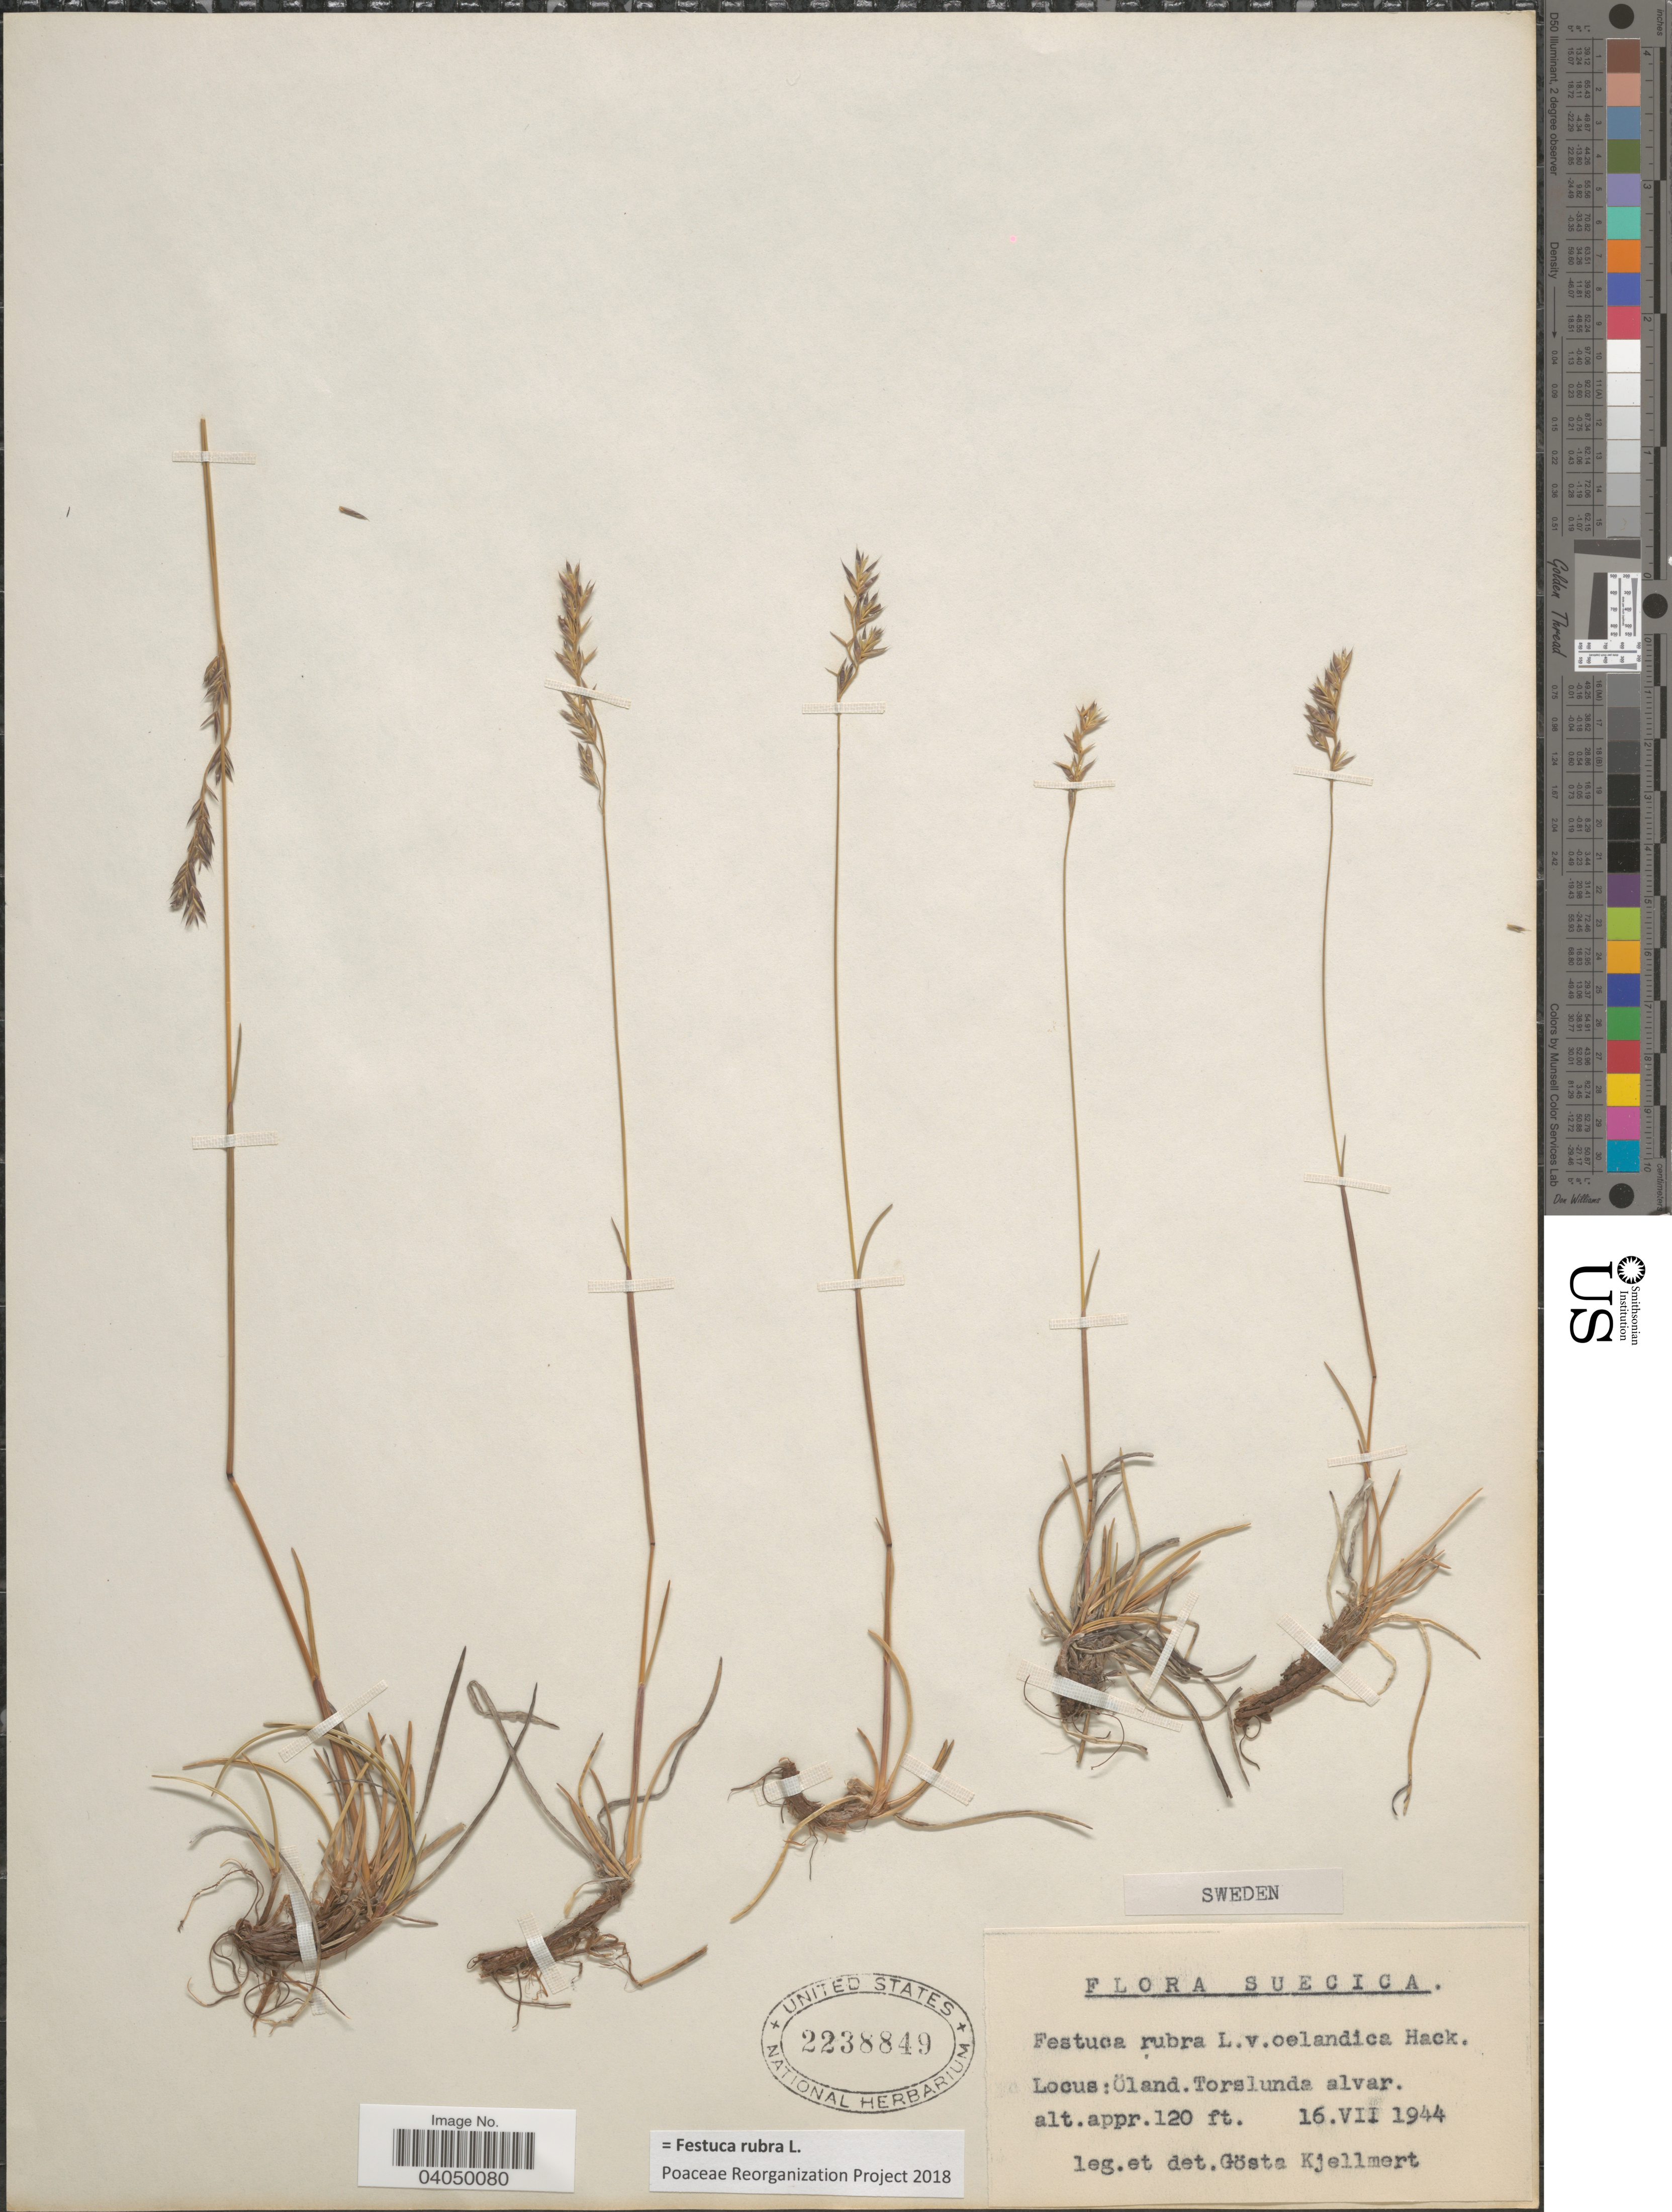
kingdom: Plantae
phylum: Tracheophyta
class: Liliopsida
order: Poales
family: Poaceae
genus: Festuca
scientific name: Festuca rubra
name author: L.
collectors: G. Kjellmert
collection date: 1944-07-16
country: Sweden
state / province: Kalmar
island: Oland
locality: Suecica. Locus: Öland. Torslunda alvar.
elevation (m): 37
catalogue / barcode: US 2238849